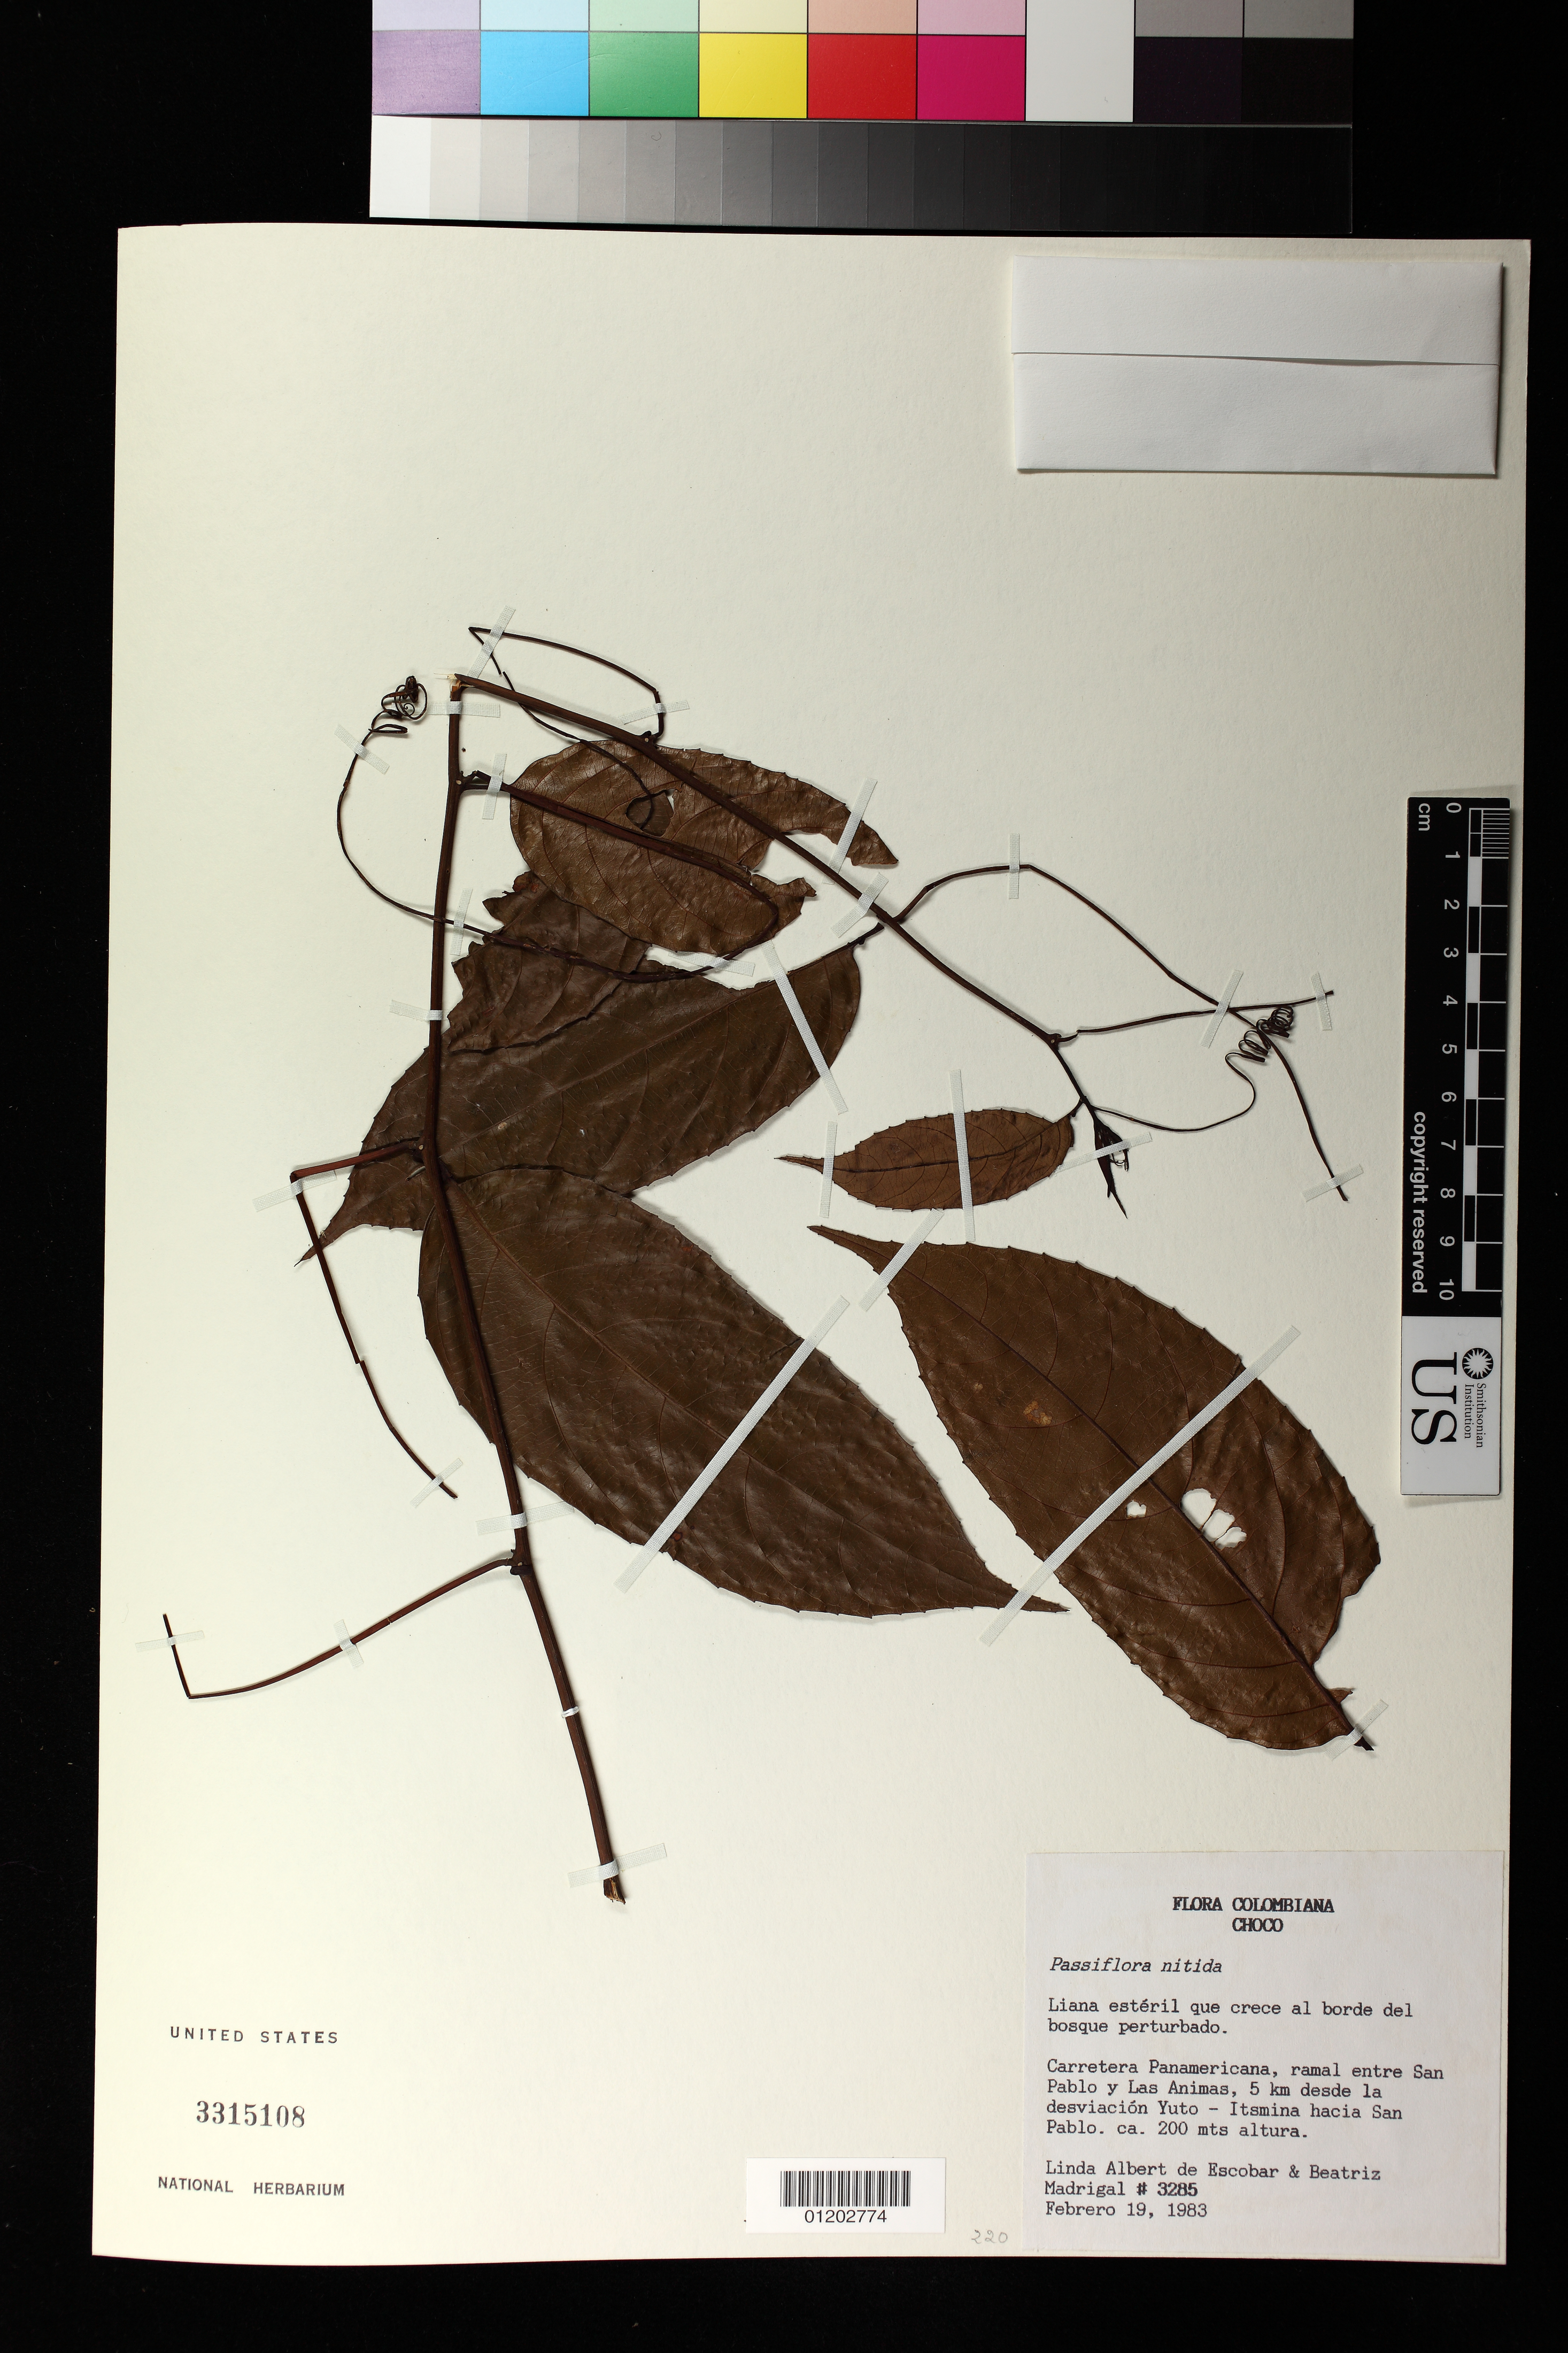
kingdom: Plantae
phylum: Tracheophyta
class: Magnoliopsida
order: Malpighiales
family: Passifloraceae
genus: Passiflora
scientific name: Passiflora nitida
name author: Kunth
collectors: L. K. de Escobar & B. E. Madrigal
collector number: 3285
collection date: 1983-02-19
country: Colombia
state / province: Chocó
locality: Carretera Panamericana, ramal entre San Pablo y Las Animas, 5km desde la desviación Yuto - Itsmina hacia San Pablo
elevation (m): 200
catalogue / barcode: US 3315108